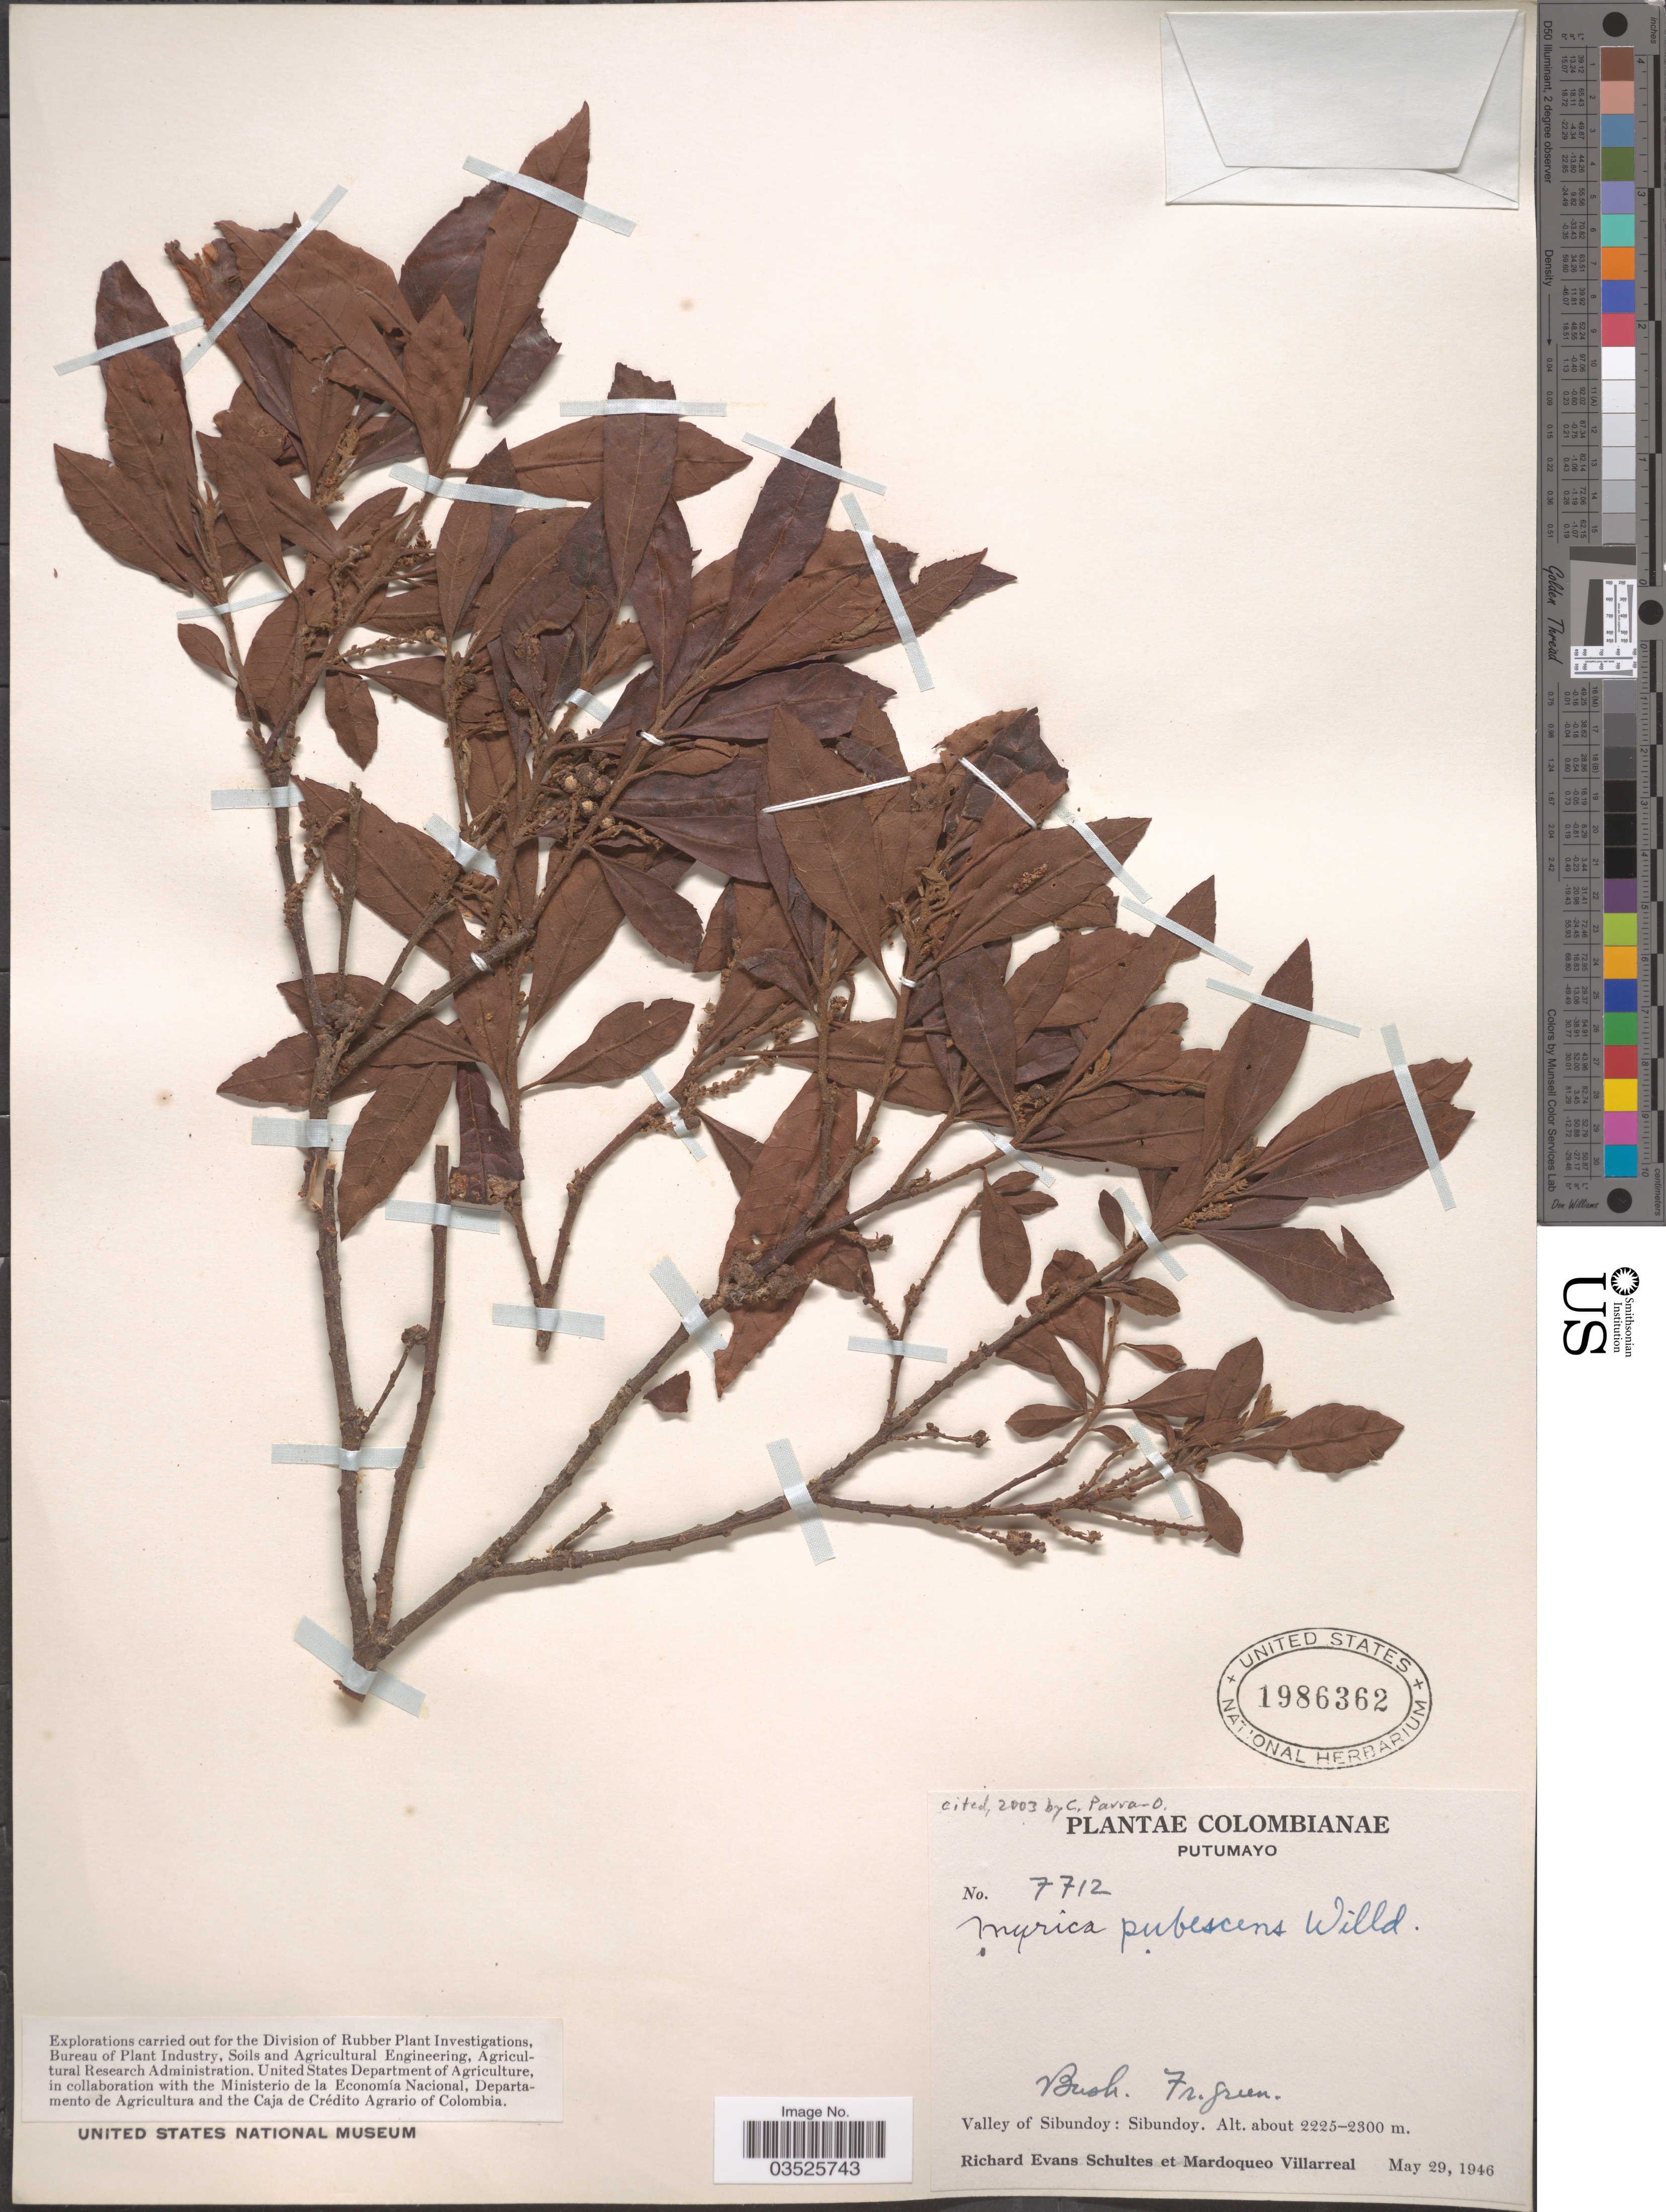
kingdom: Plantae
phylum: Tracheophyta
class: Magnoliopsida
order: Fagales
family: Myricaceae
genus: Morella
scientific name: Morella pubescens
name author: (Humb. & Bonpl. ex Willd.) Wilbur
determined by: Strong, M. T., (US), Smithsonian Institution - National Museum of Natural History (UNITED STATES)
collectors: R. E. Schultes & M. Villarreal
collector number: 7712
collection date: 1946-05-29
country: Colombia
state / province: Putumayo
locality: Valley of Sibundoy: Sibundoy.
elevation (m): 2225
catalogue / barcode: US 1986362